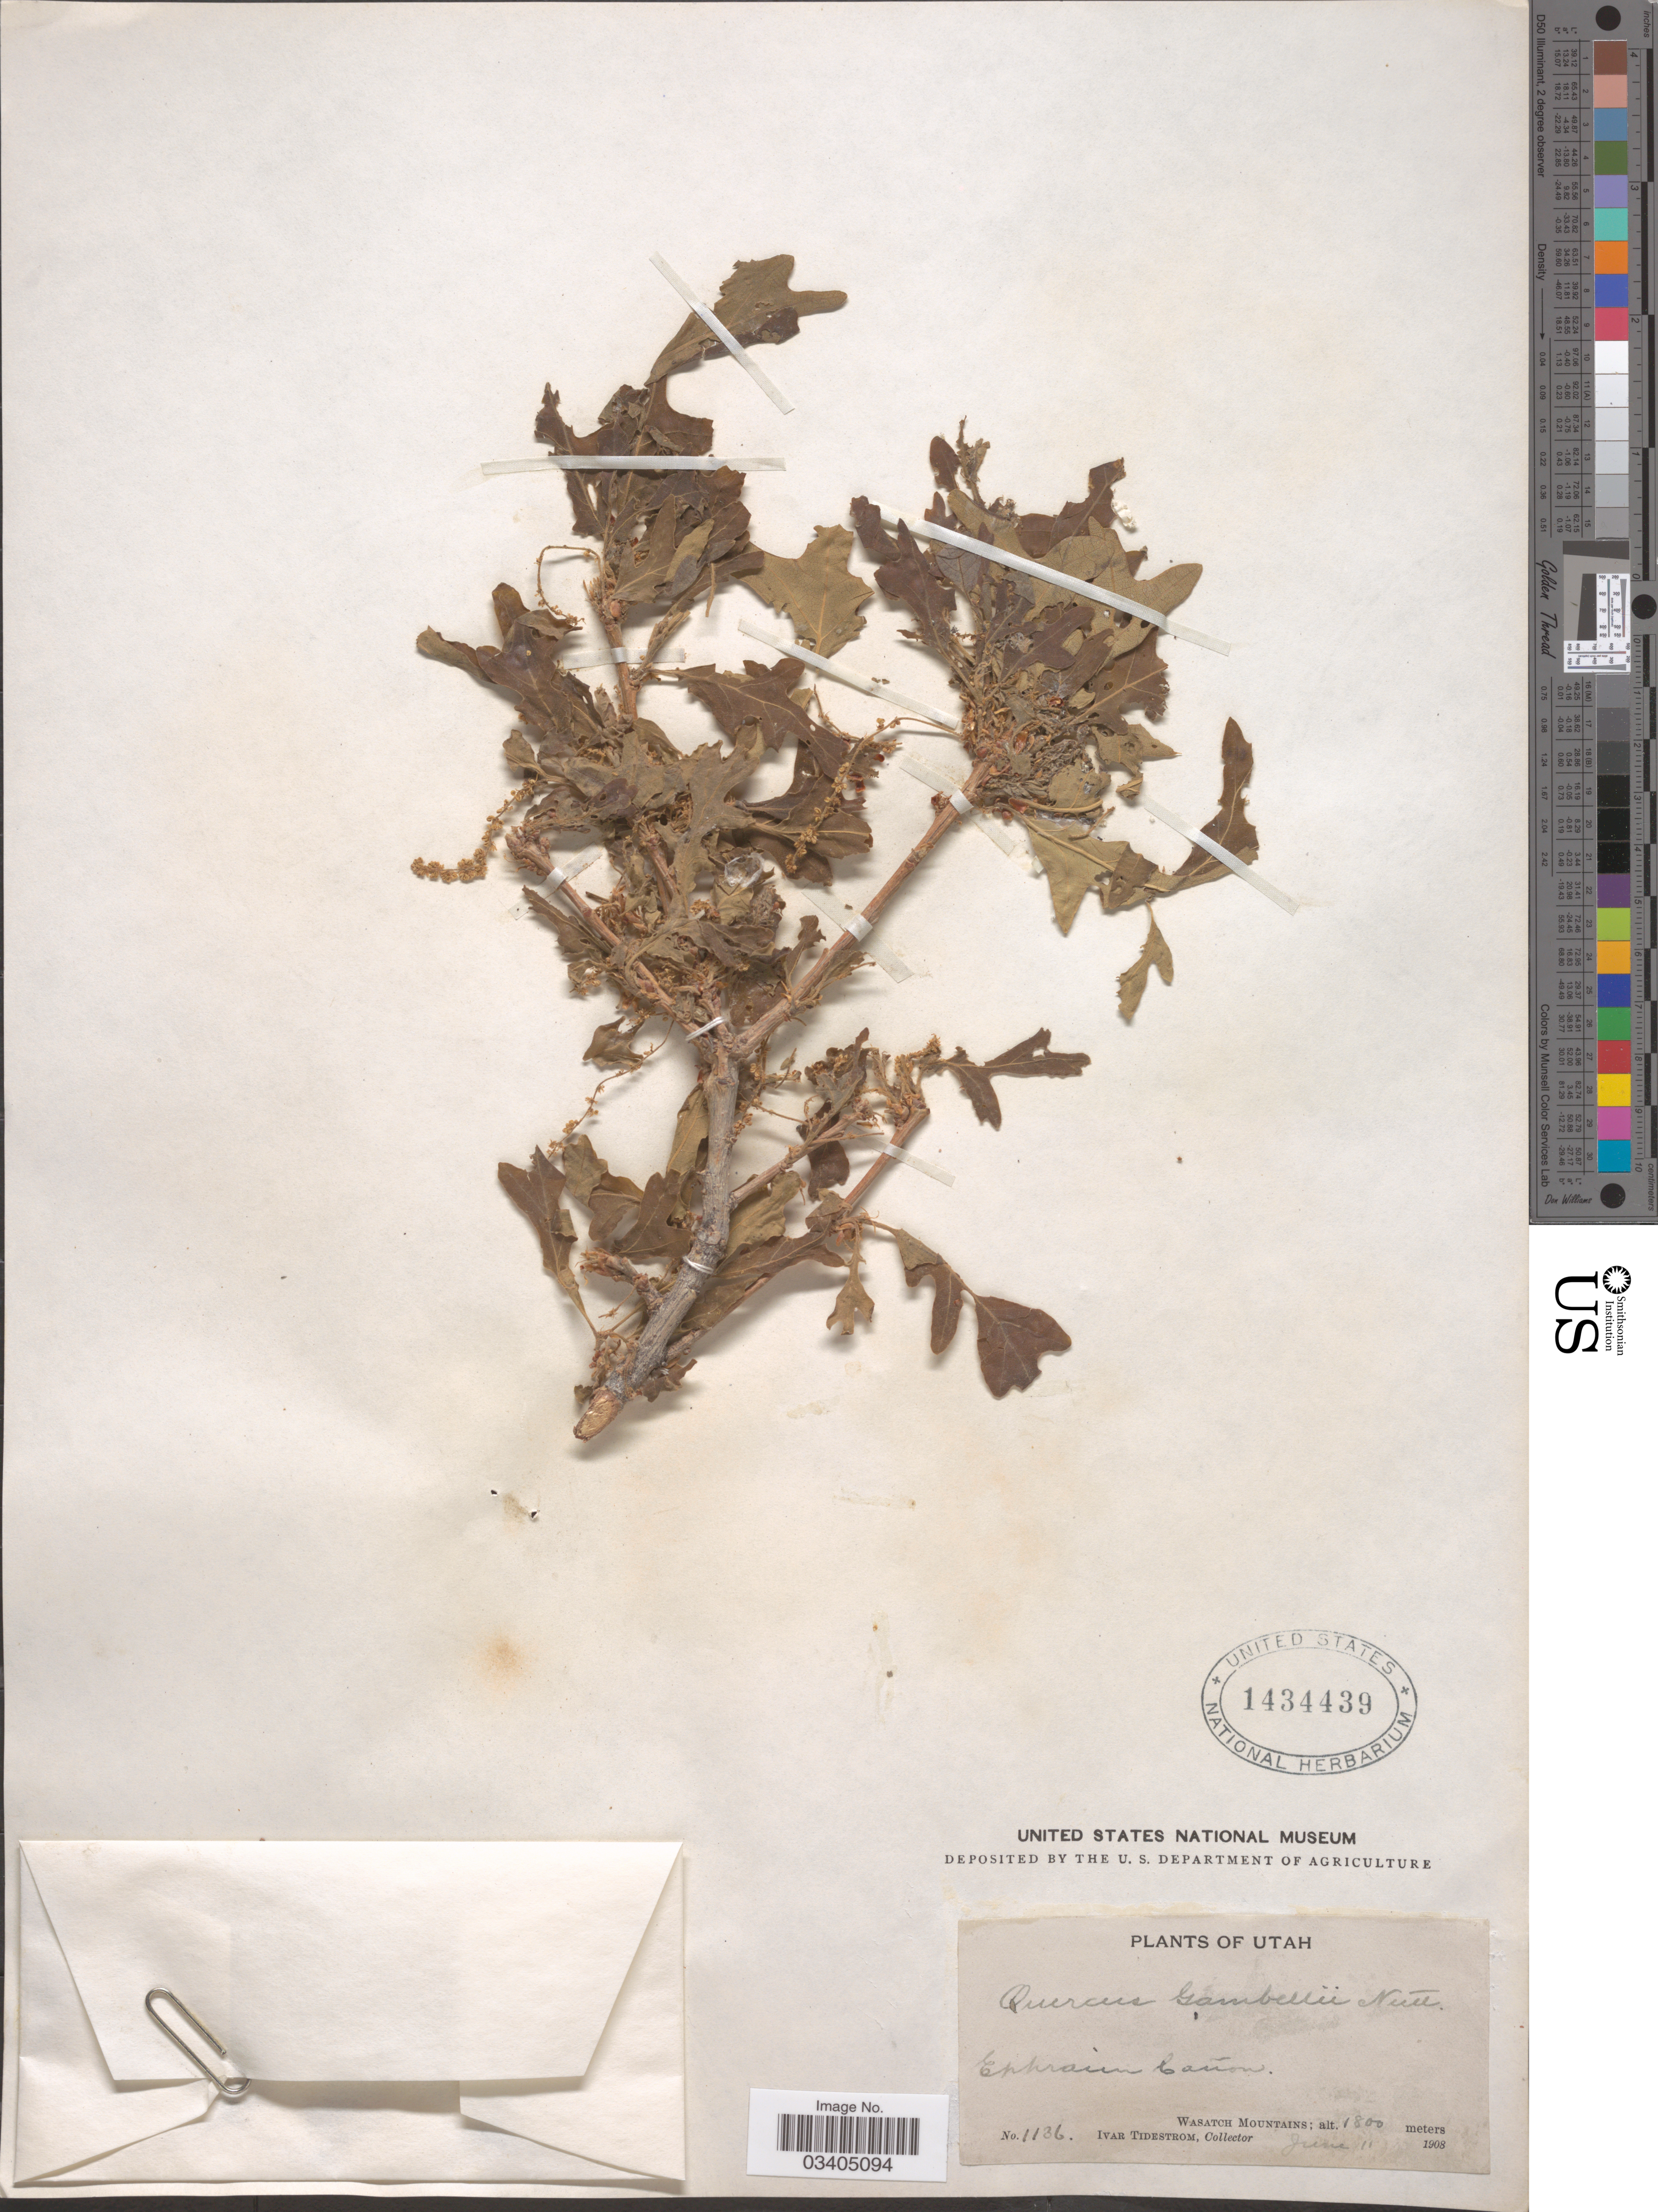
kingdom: Plantae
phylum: Tracheophyta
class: Magnoliopsida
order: Fagales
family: Fagaceae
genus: Quercus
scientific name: Quercus gambelii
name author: Nutt.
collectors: I. F. Tidestrom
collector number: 1136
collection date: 1908-06-11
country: United States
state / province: Utah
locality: Ephraim Cañon. Wasatch Mountains.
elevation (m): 1800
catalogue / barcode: US 1434439